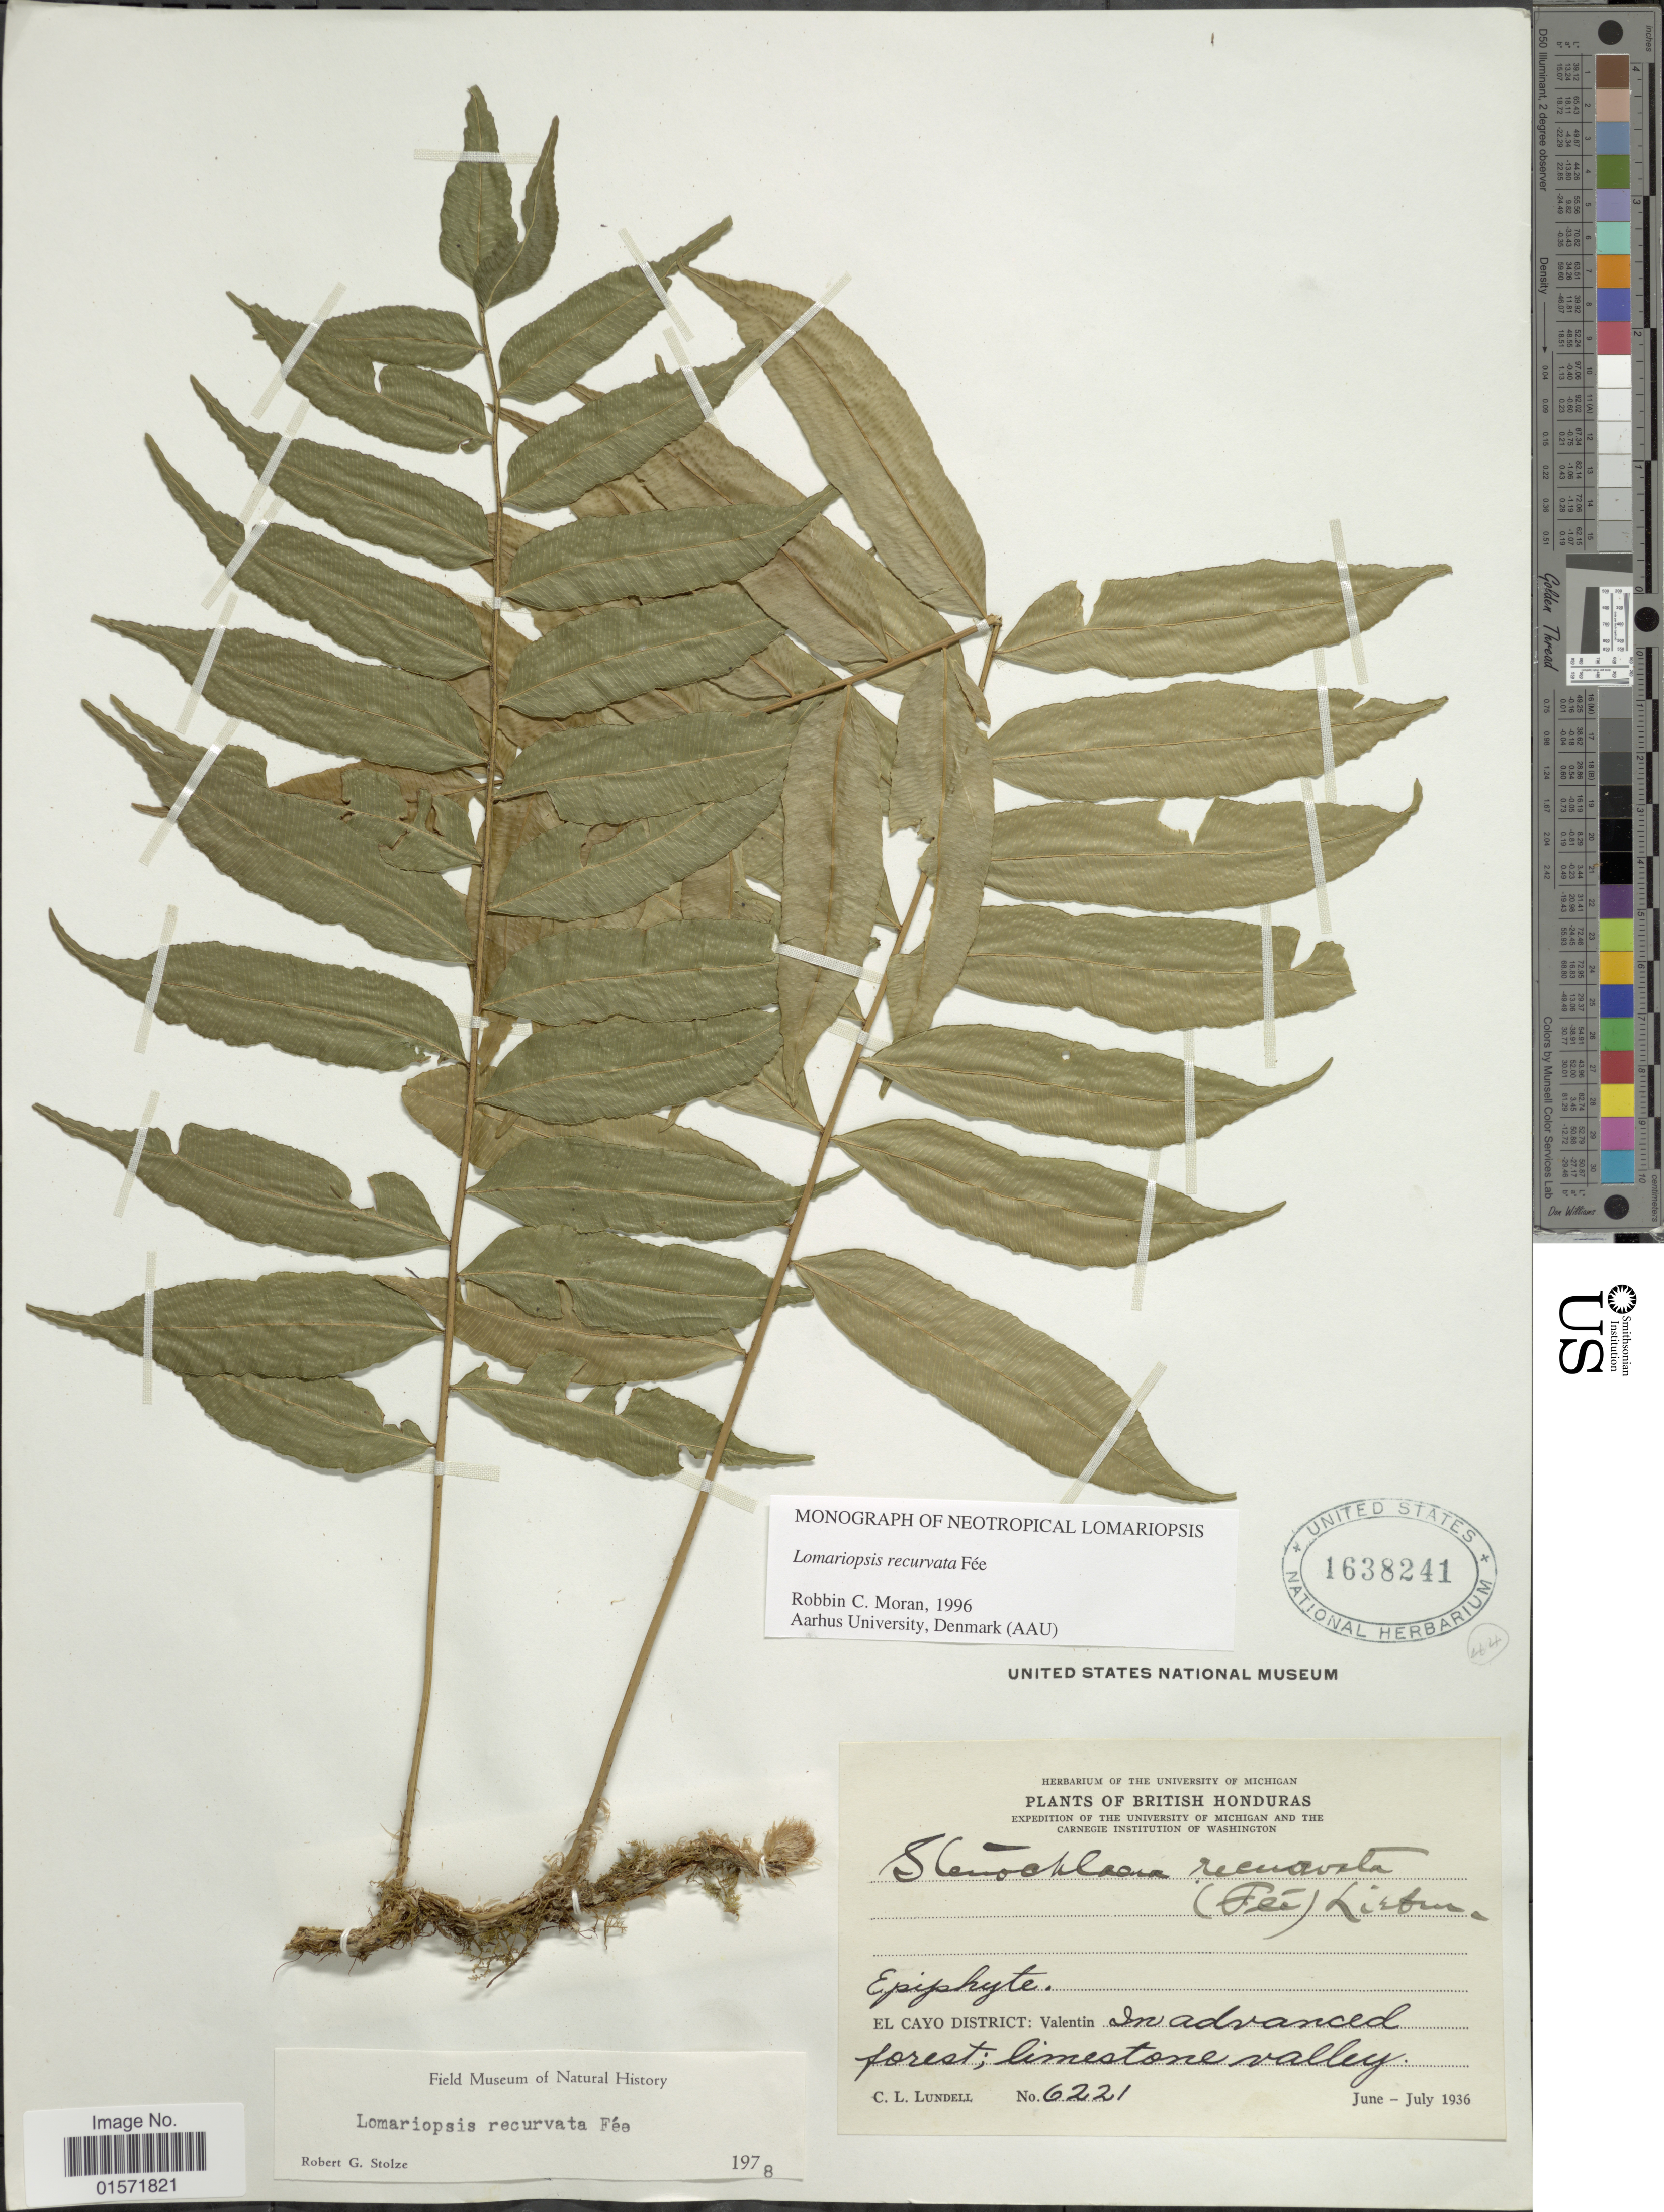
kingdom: Plantae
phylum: Tracheophyta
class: Polypodiopsida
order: Polypodiales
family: Lomariopsidaceae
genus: Lomariopsis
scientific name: Lomariopsis recurvata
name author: Fée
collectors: C. L. Lundell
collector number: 6221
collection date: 1936-06/1936-07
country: Belize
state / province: Cayo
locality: British Honduras, El Cayo District: Valentin In advanced forest; limestone valley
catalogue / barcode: US 1638241